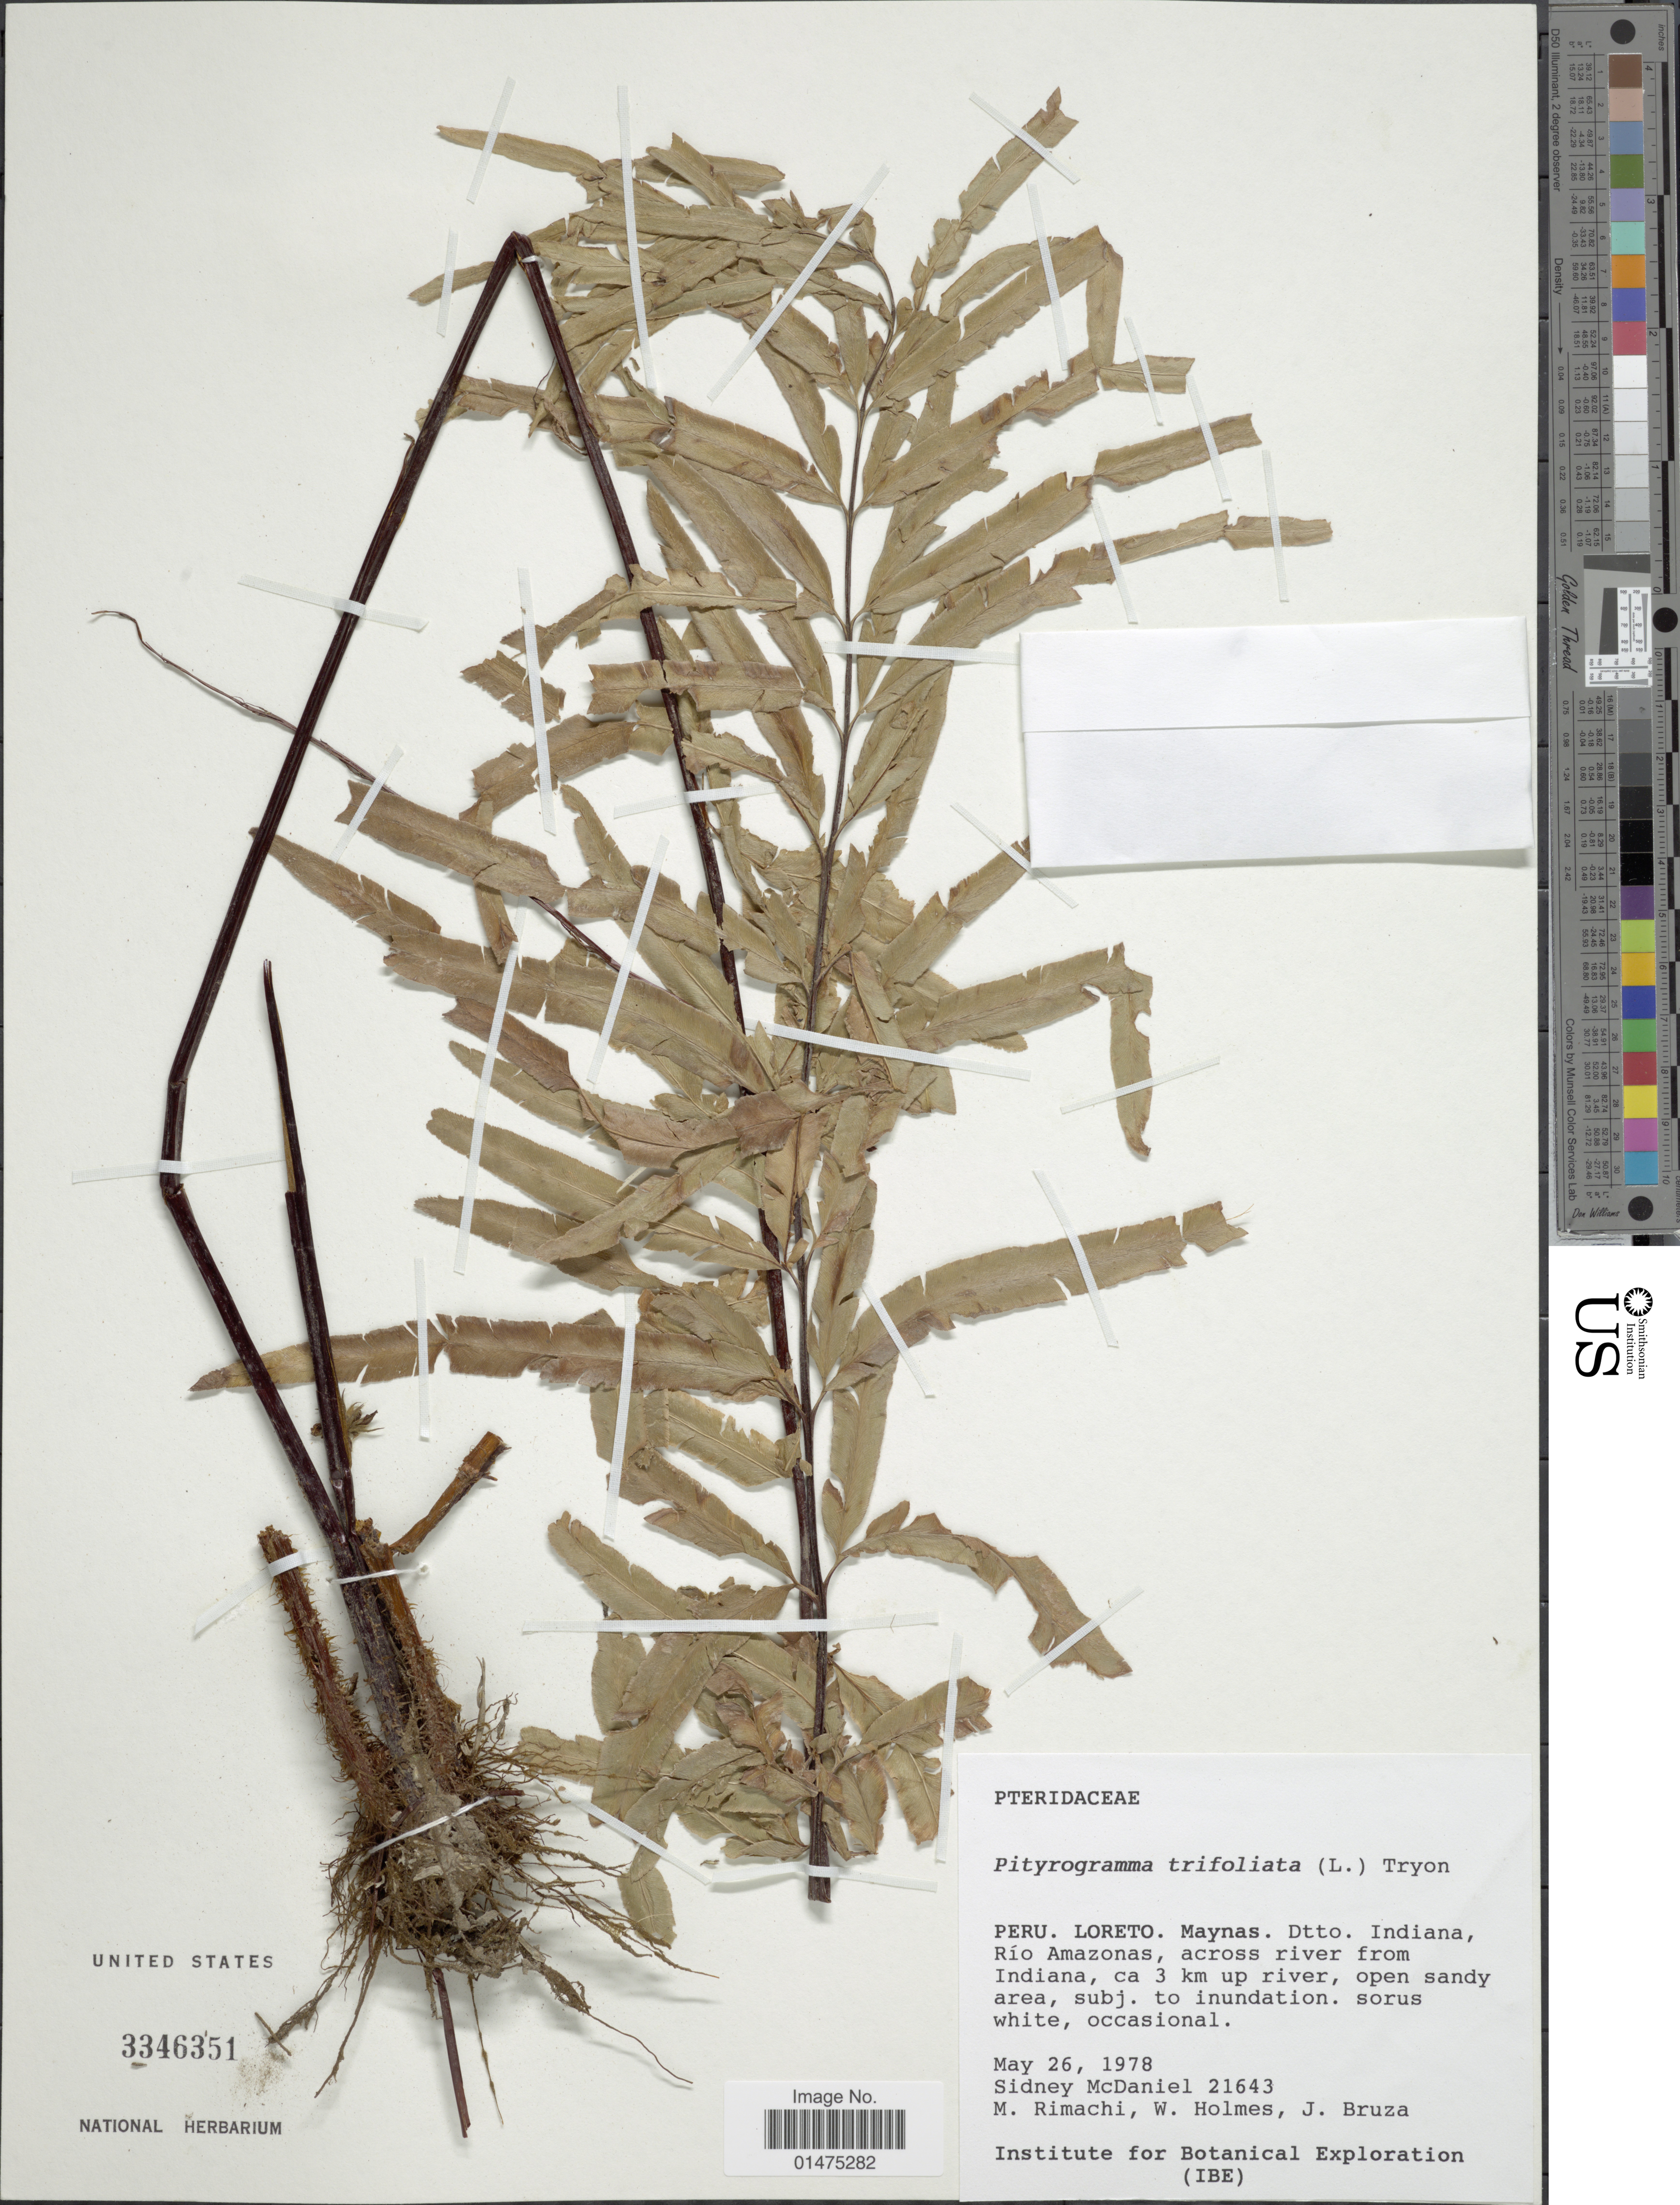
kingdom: Plantae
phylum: Tracheophyta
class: Polypodiopsida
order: Polypodiales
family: Pteridaceae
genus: Pityrogramma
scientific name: Pityrogramma trifoliata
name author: (L.) R.M. Tryon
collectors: S. McDaniel, M. Rimachi Y., W. Holmes & J. Bruza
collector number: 21643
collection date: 1978-05-26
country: Peru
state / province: Loreto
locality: Maynas, Dtto. Indiana, Rio Amazonas, across river from Indiana, ca. 3 km up river, open sandy area, subj. to inundation, sorus white, occasional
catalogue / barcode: US 3346351